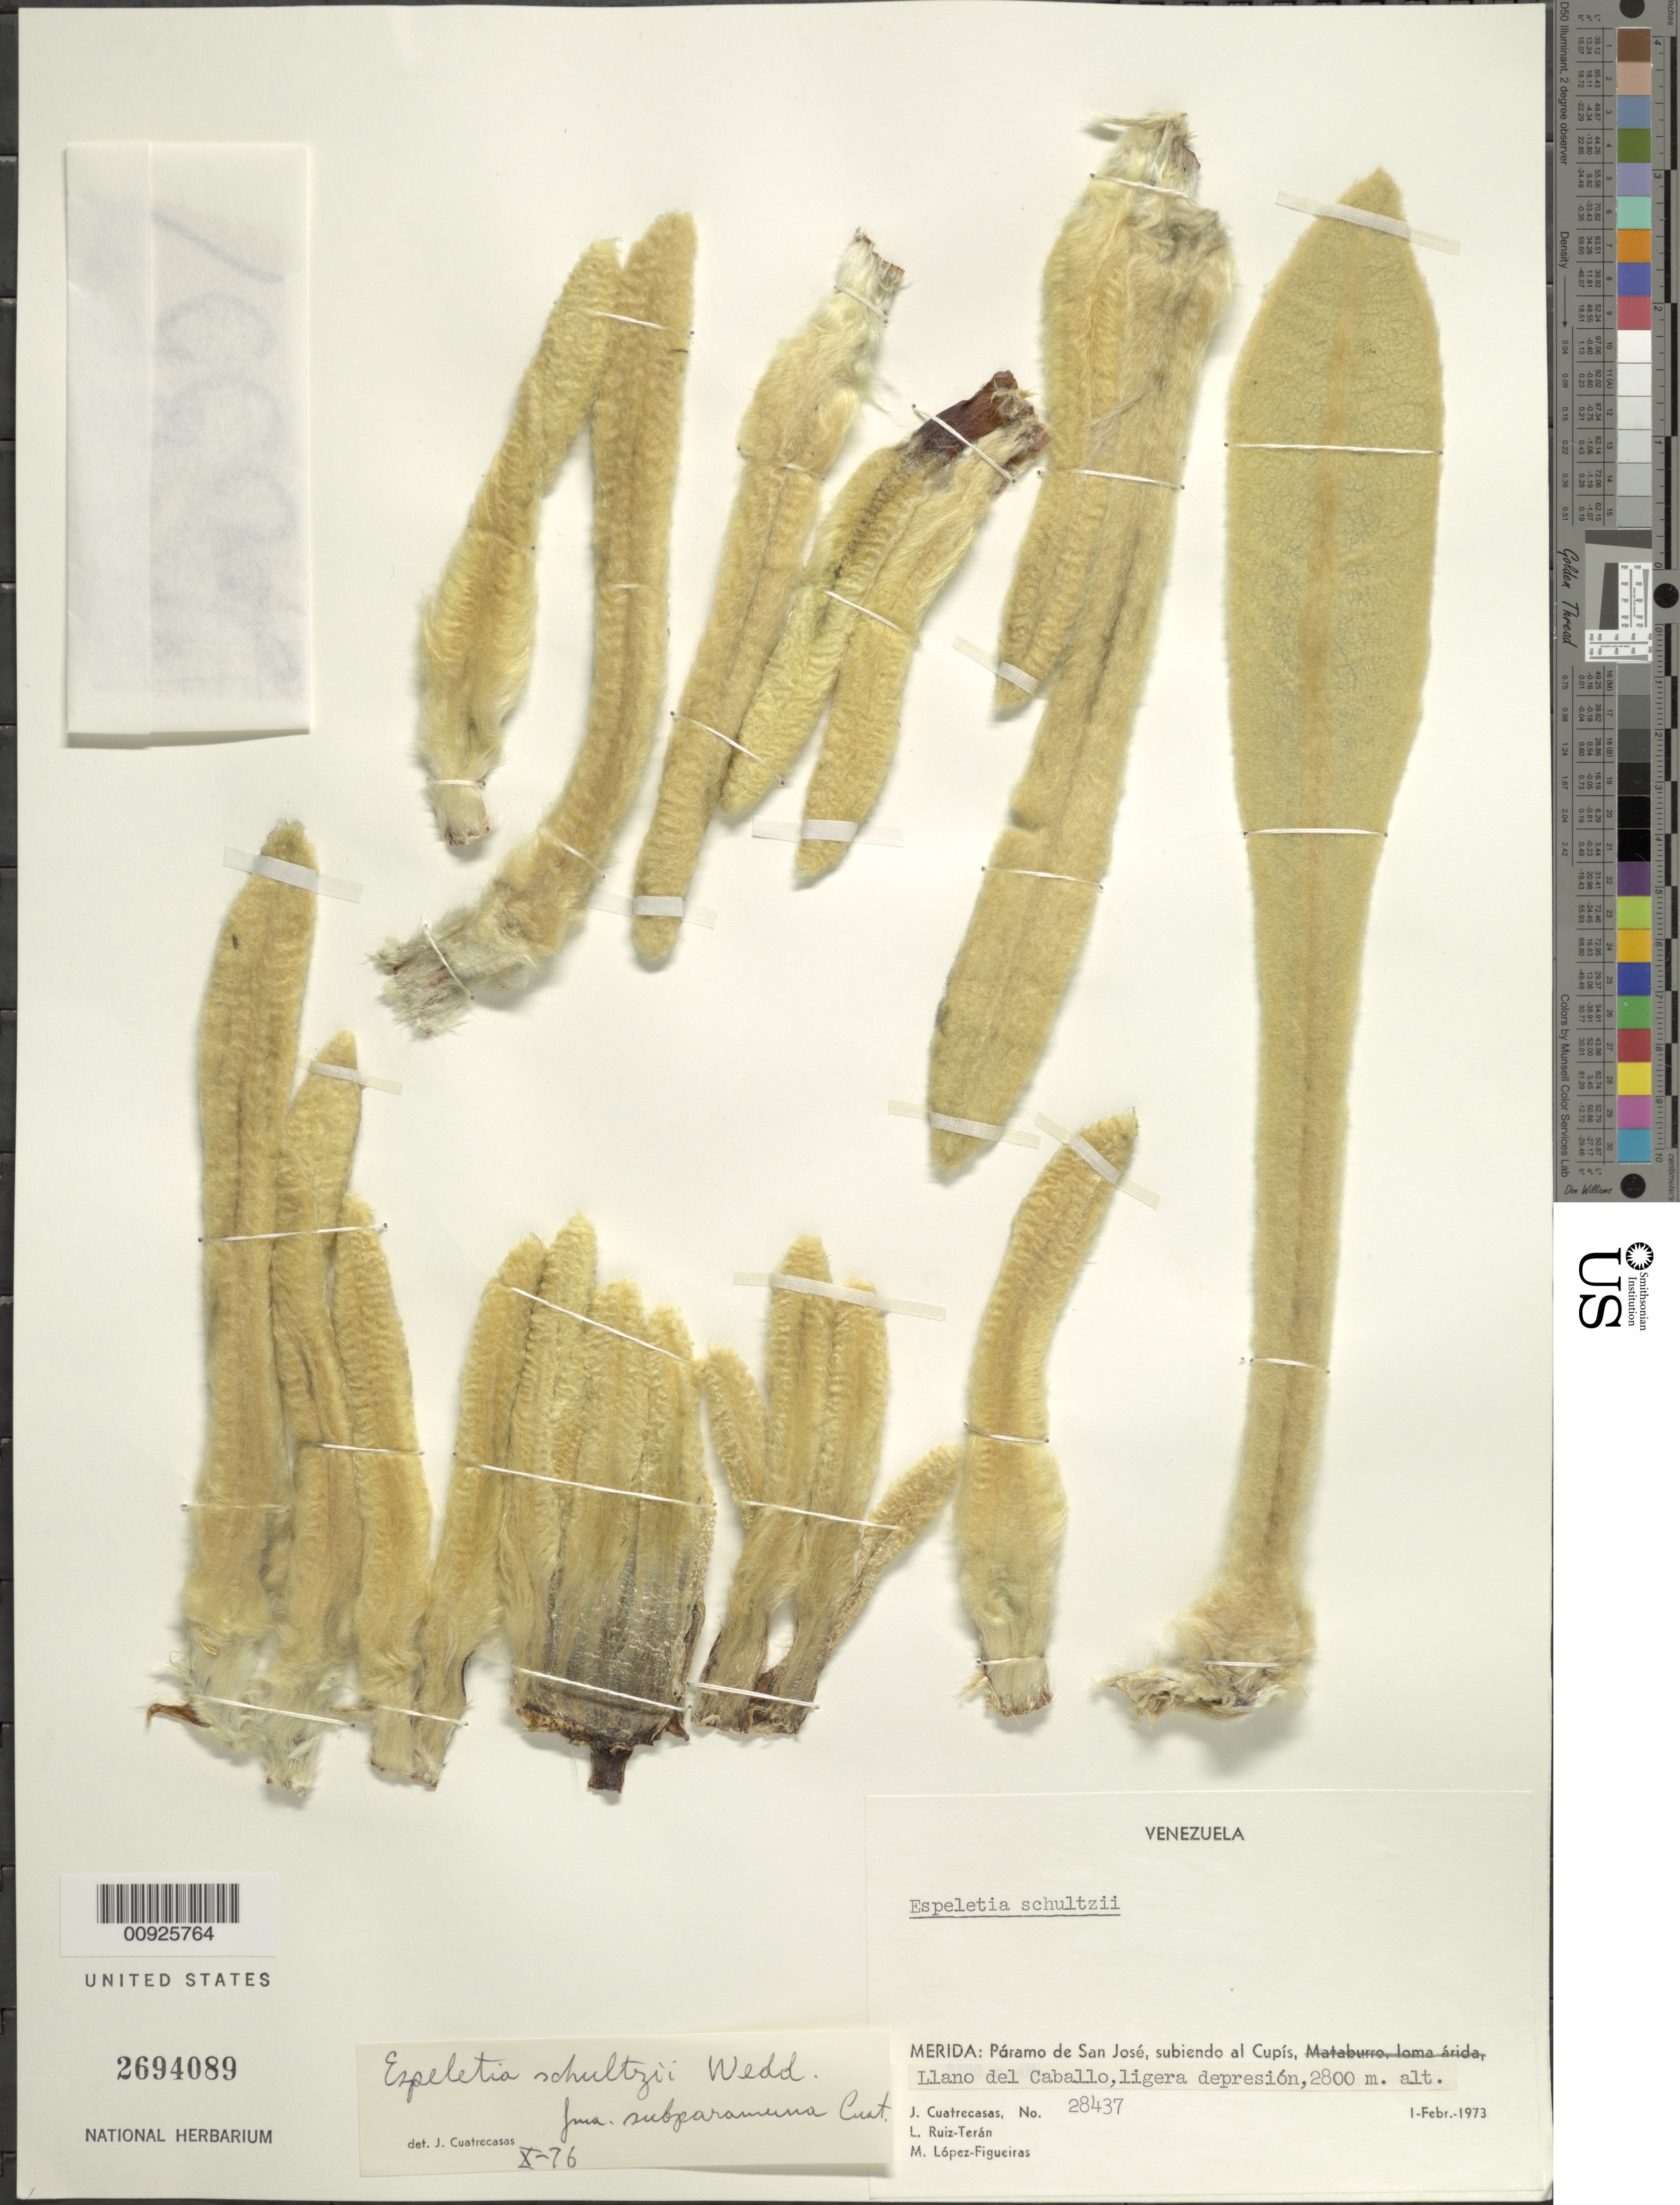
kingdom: Plantae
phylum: Tracheophyta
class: Magnoliopsida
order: Asterales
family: Asteraceae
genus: Espeletia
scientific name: Espeletia schultzii var. subparamuna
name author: Cuatrec.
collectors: J. Cuatrecasas, L. E. Ruíz-Terán & M. López Figueiras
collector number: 28437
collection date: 1973-02-01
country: Venezuela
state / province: Mérida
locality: P. de San José. Páramo de San José, subiendo al Cupís, Llano del Caballo, ligera depresión.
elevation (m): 2800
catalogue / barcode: US 2694089